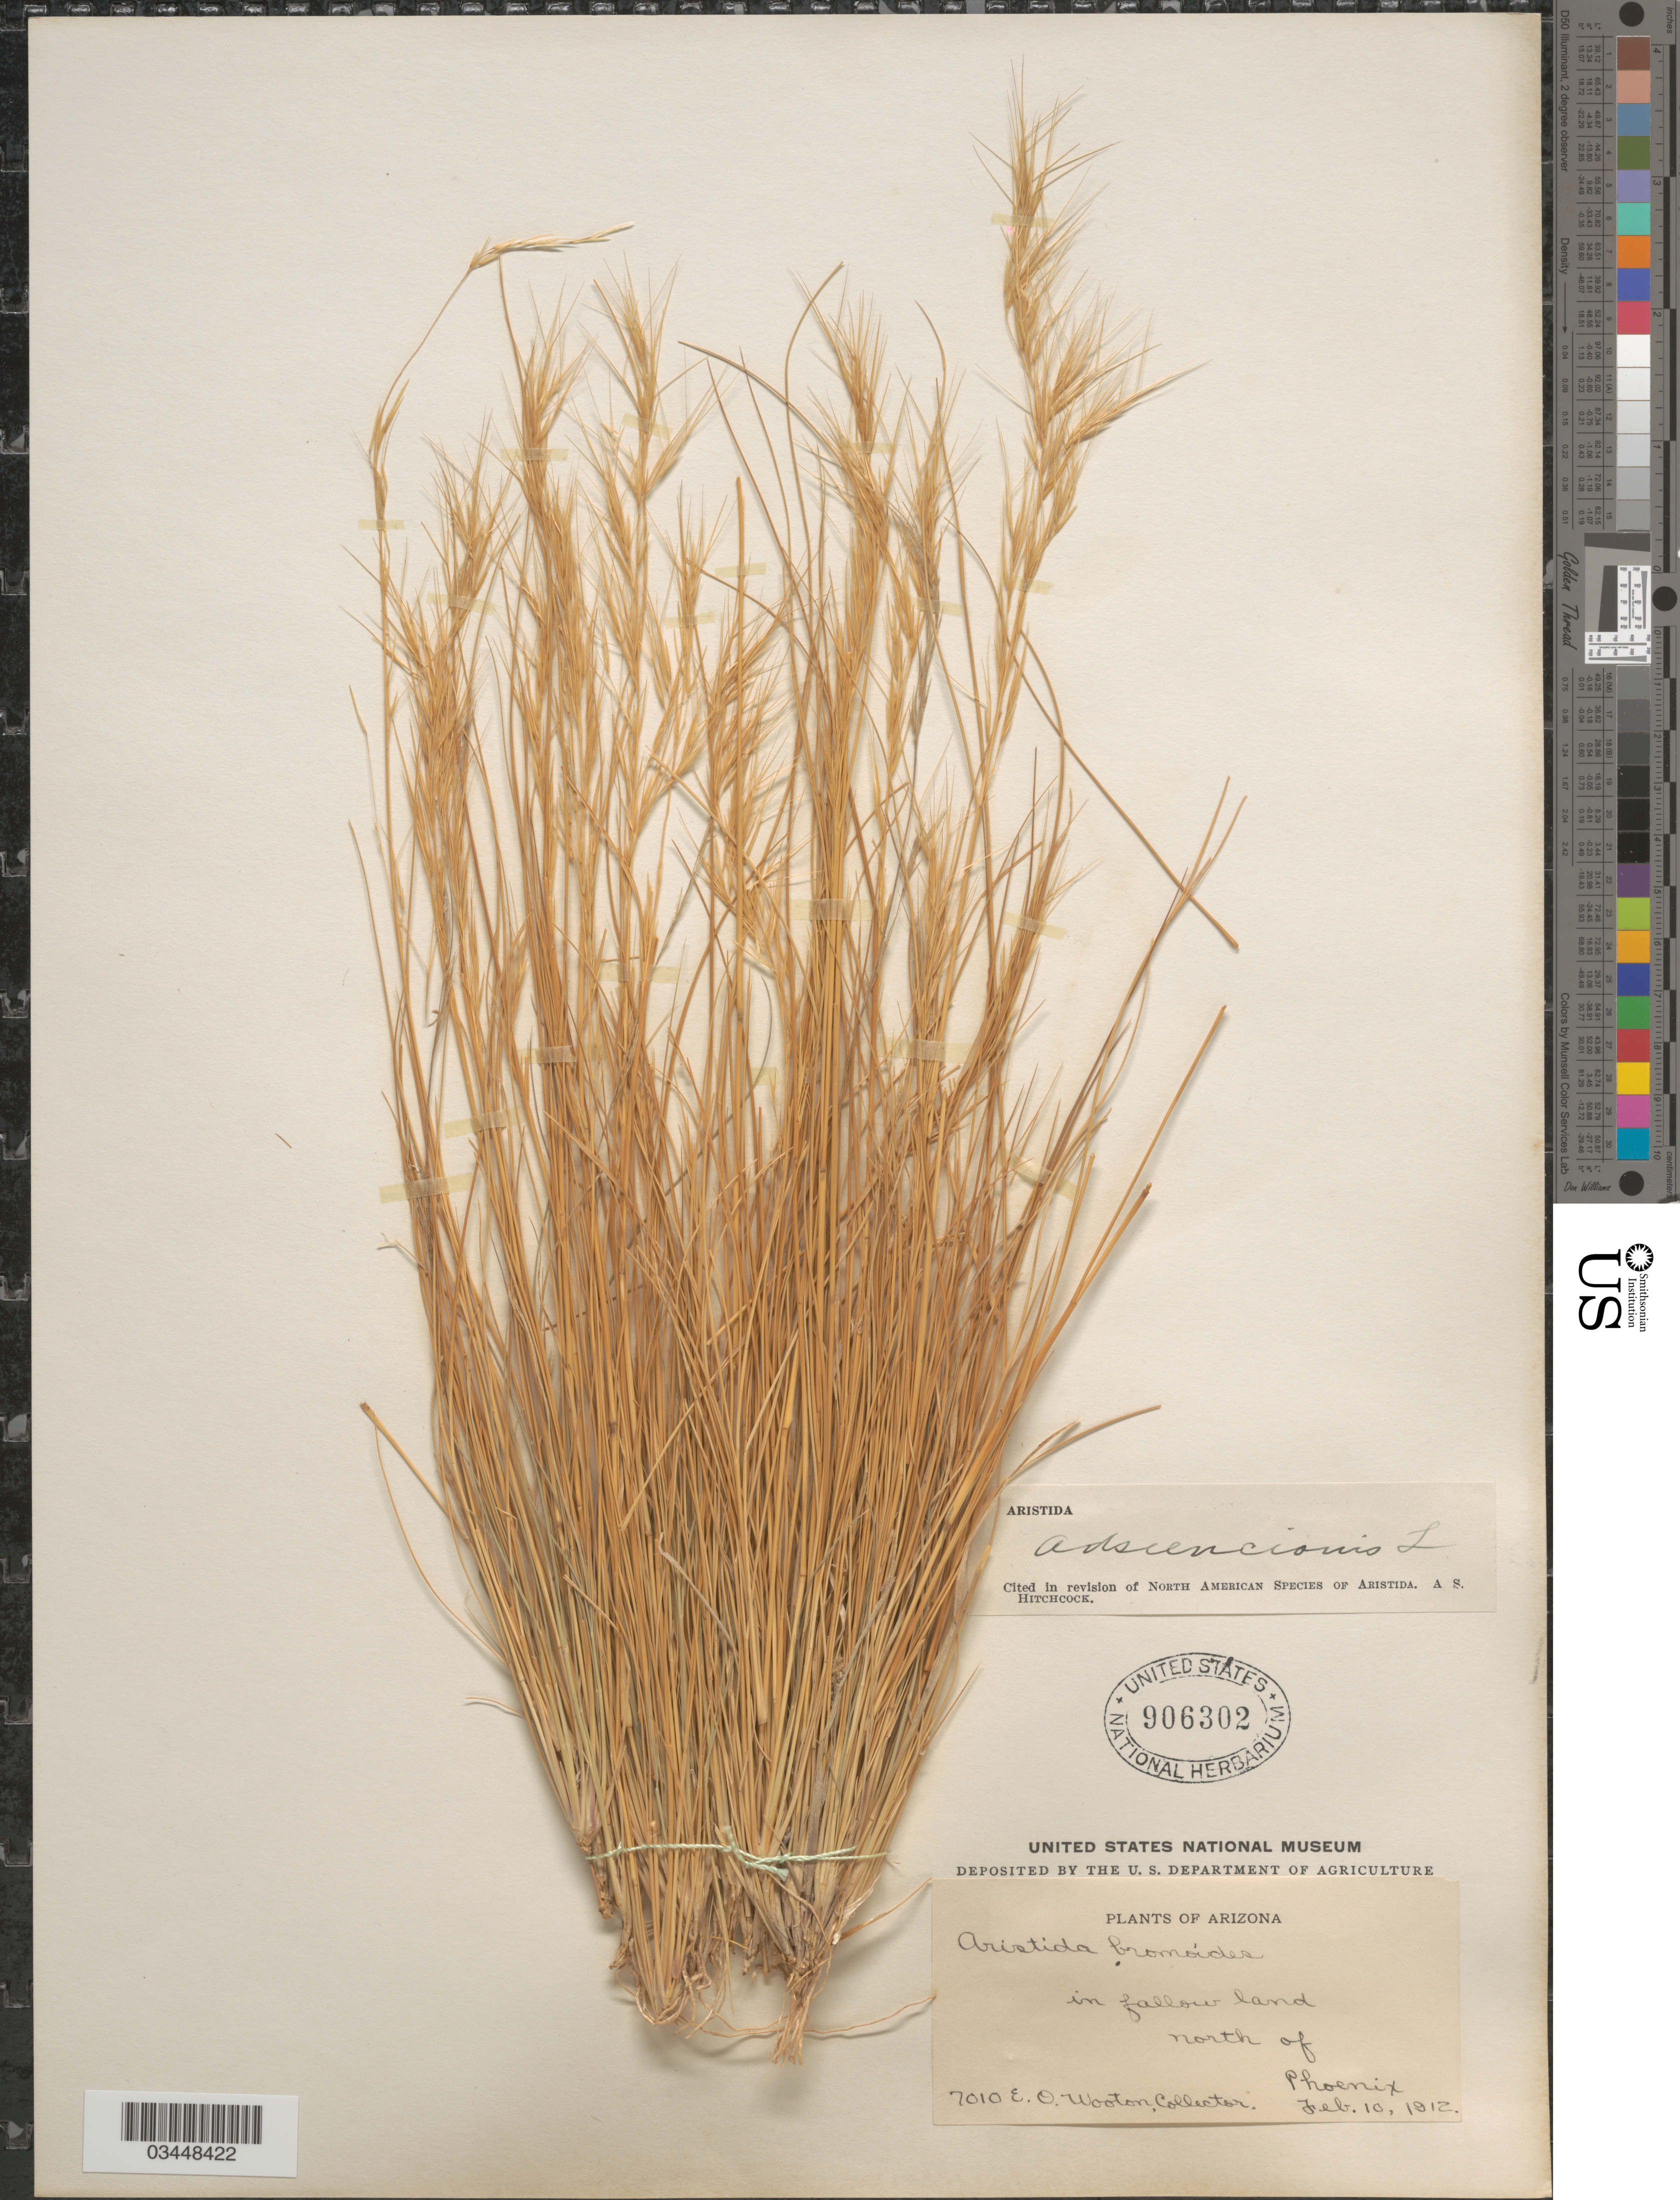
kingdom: Plantae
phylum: Tracheophyta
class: Liliopsida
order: Poales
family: Poaceae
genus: Aristida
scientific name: Aristida adscensionis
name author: L.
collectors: E. O. Wooton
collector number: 7010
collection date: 1912-02-10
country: United States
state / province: Arizona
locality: In fallow land north of Phoenix.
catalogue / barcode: US 906302